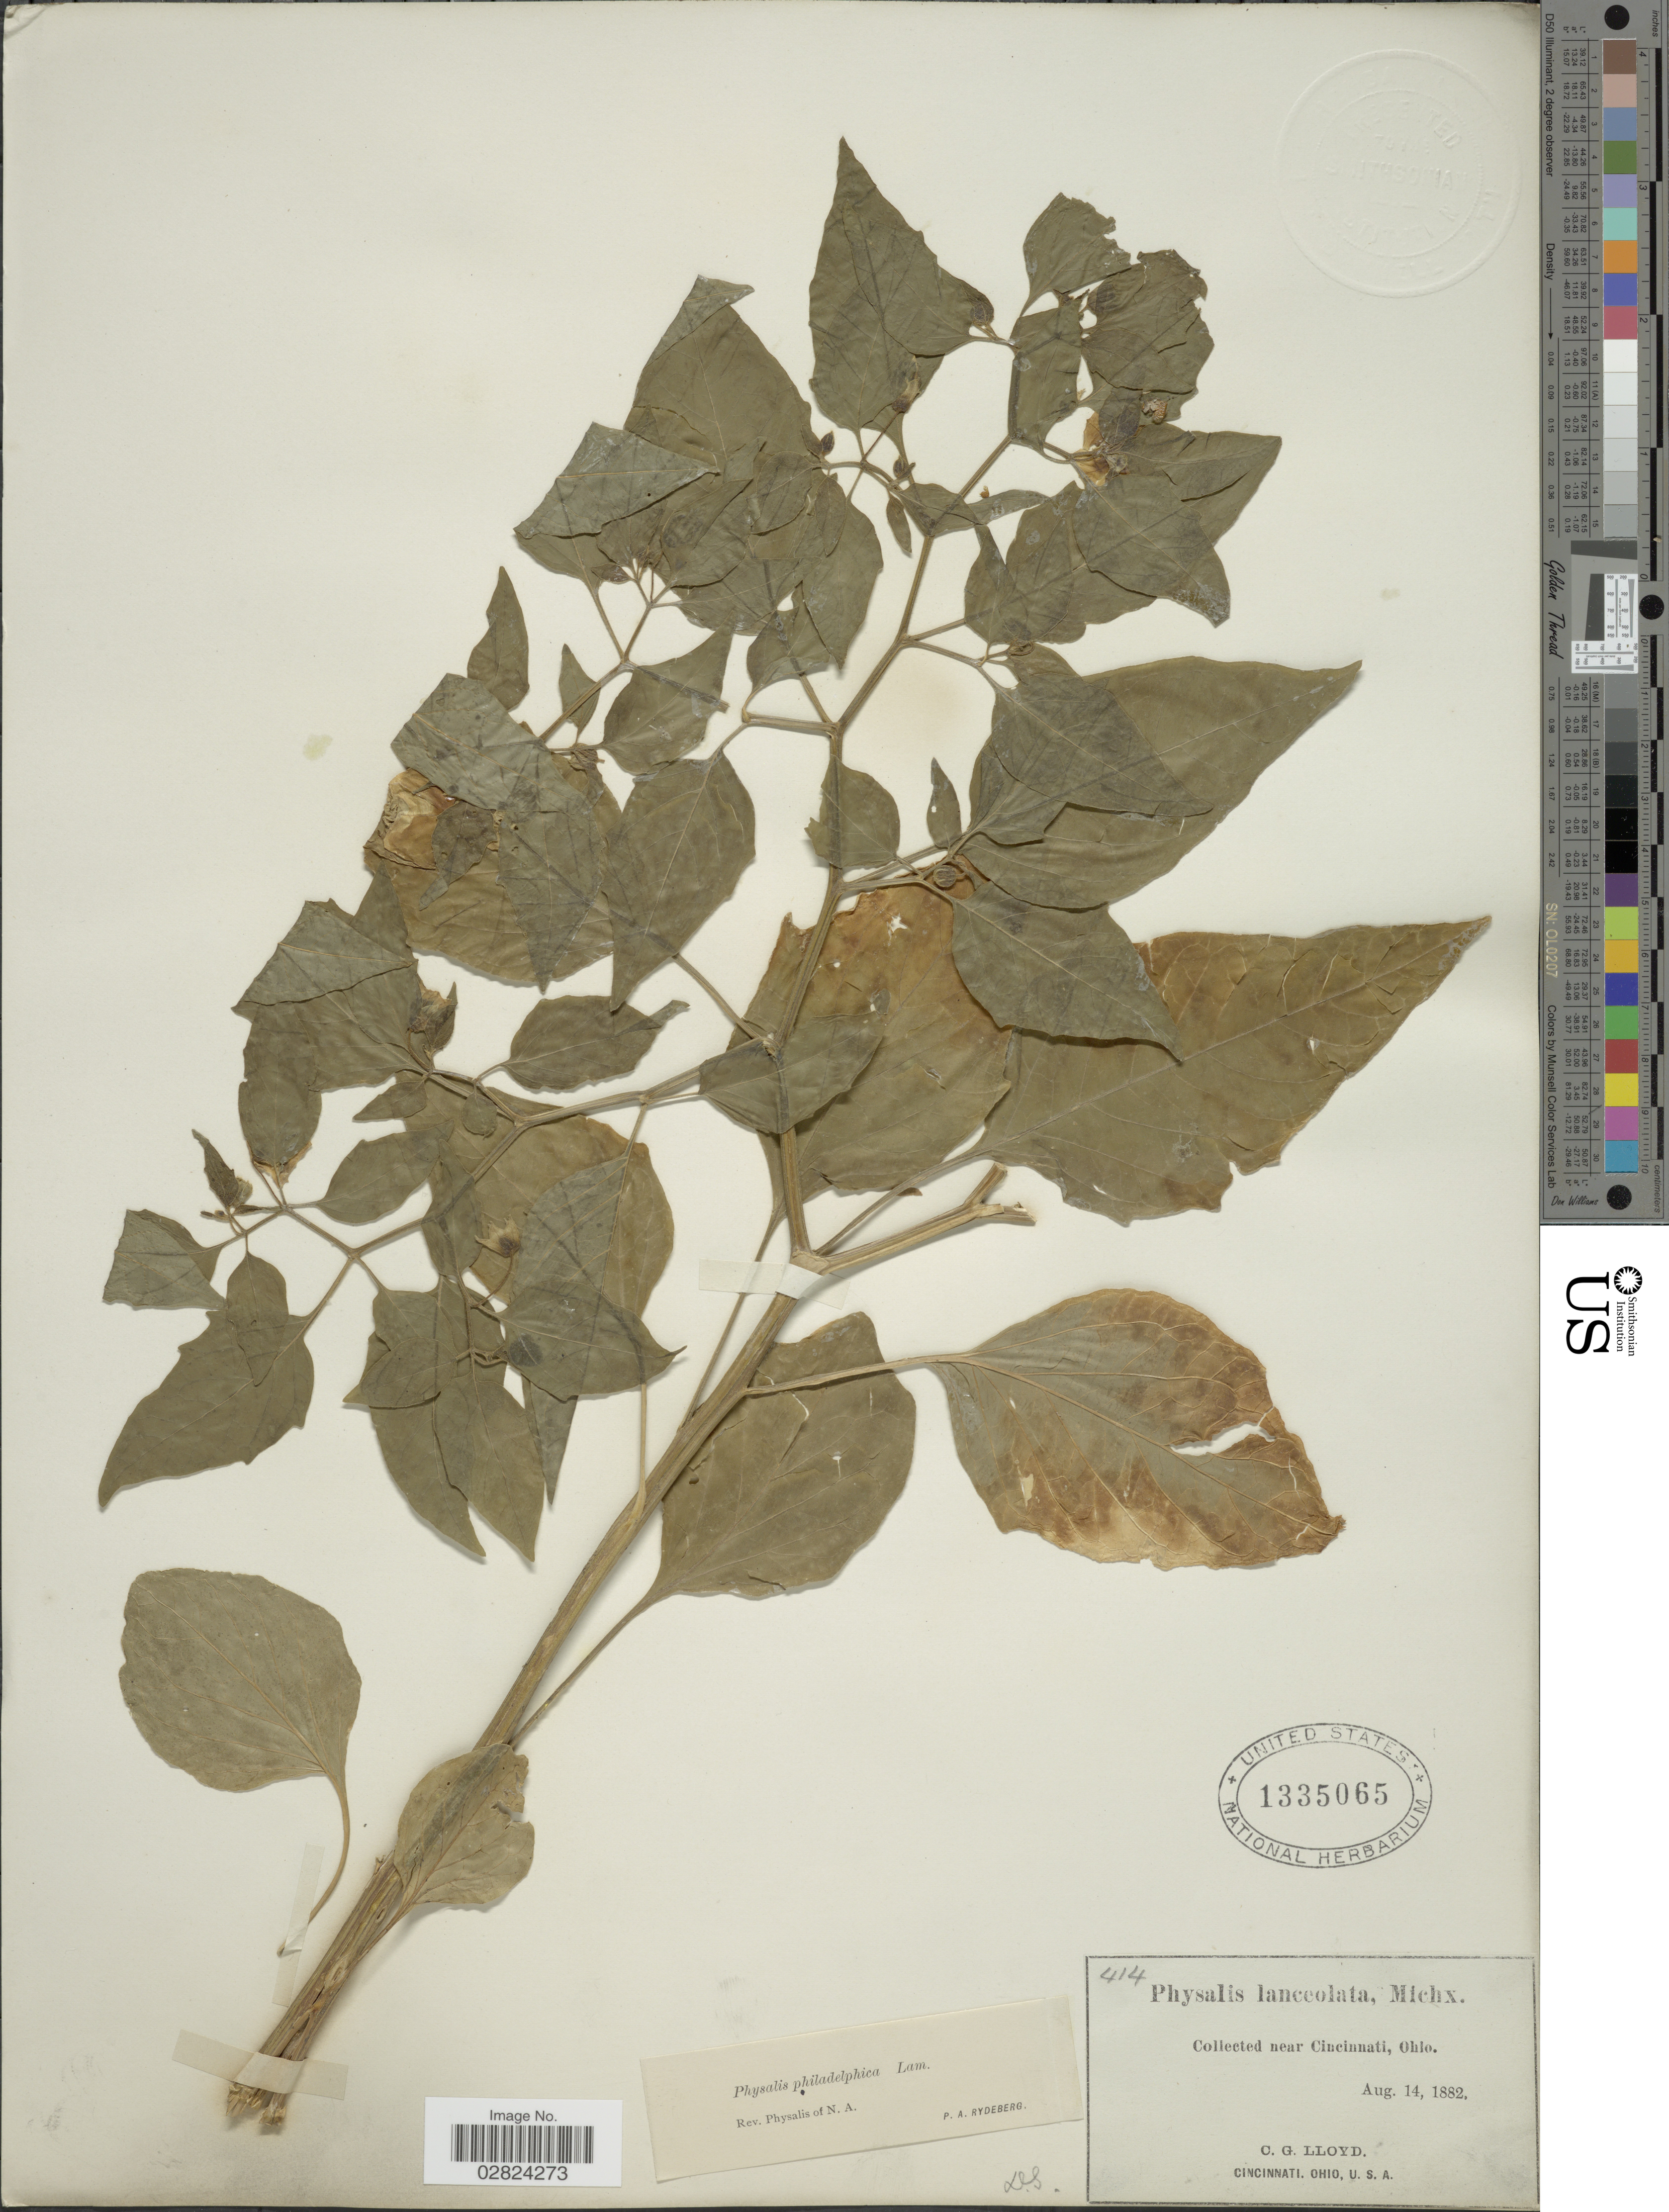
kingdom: Plantae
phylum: Tracheophyta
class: Magnoliopsida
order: Solanales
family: Solanaceae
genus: Physalis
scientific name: Physalis subglabrata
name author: Mack. & Bush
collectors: C. G. Lloyd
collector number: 414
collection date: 1882-08-14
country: United States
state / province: Ohio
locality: Near Cincinnati.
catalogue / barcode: US 1335065